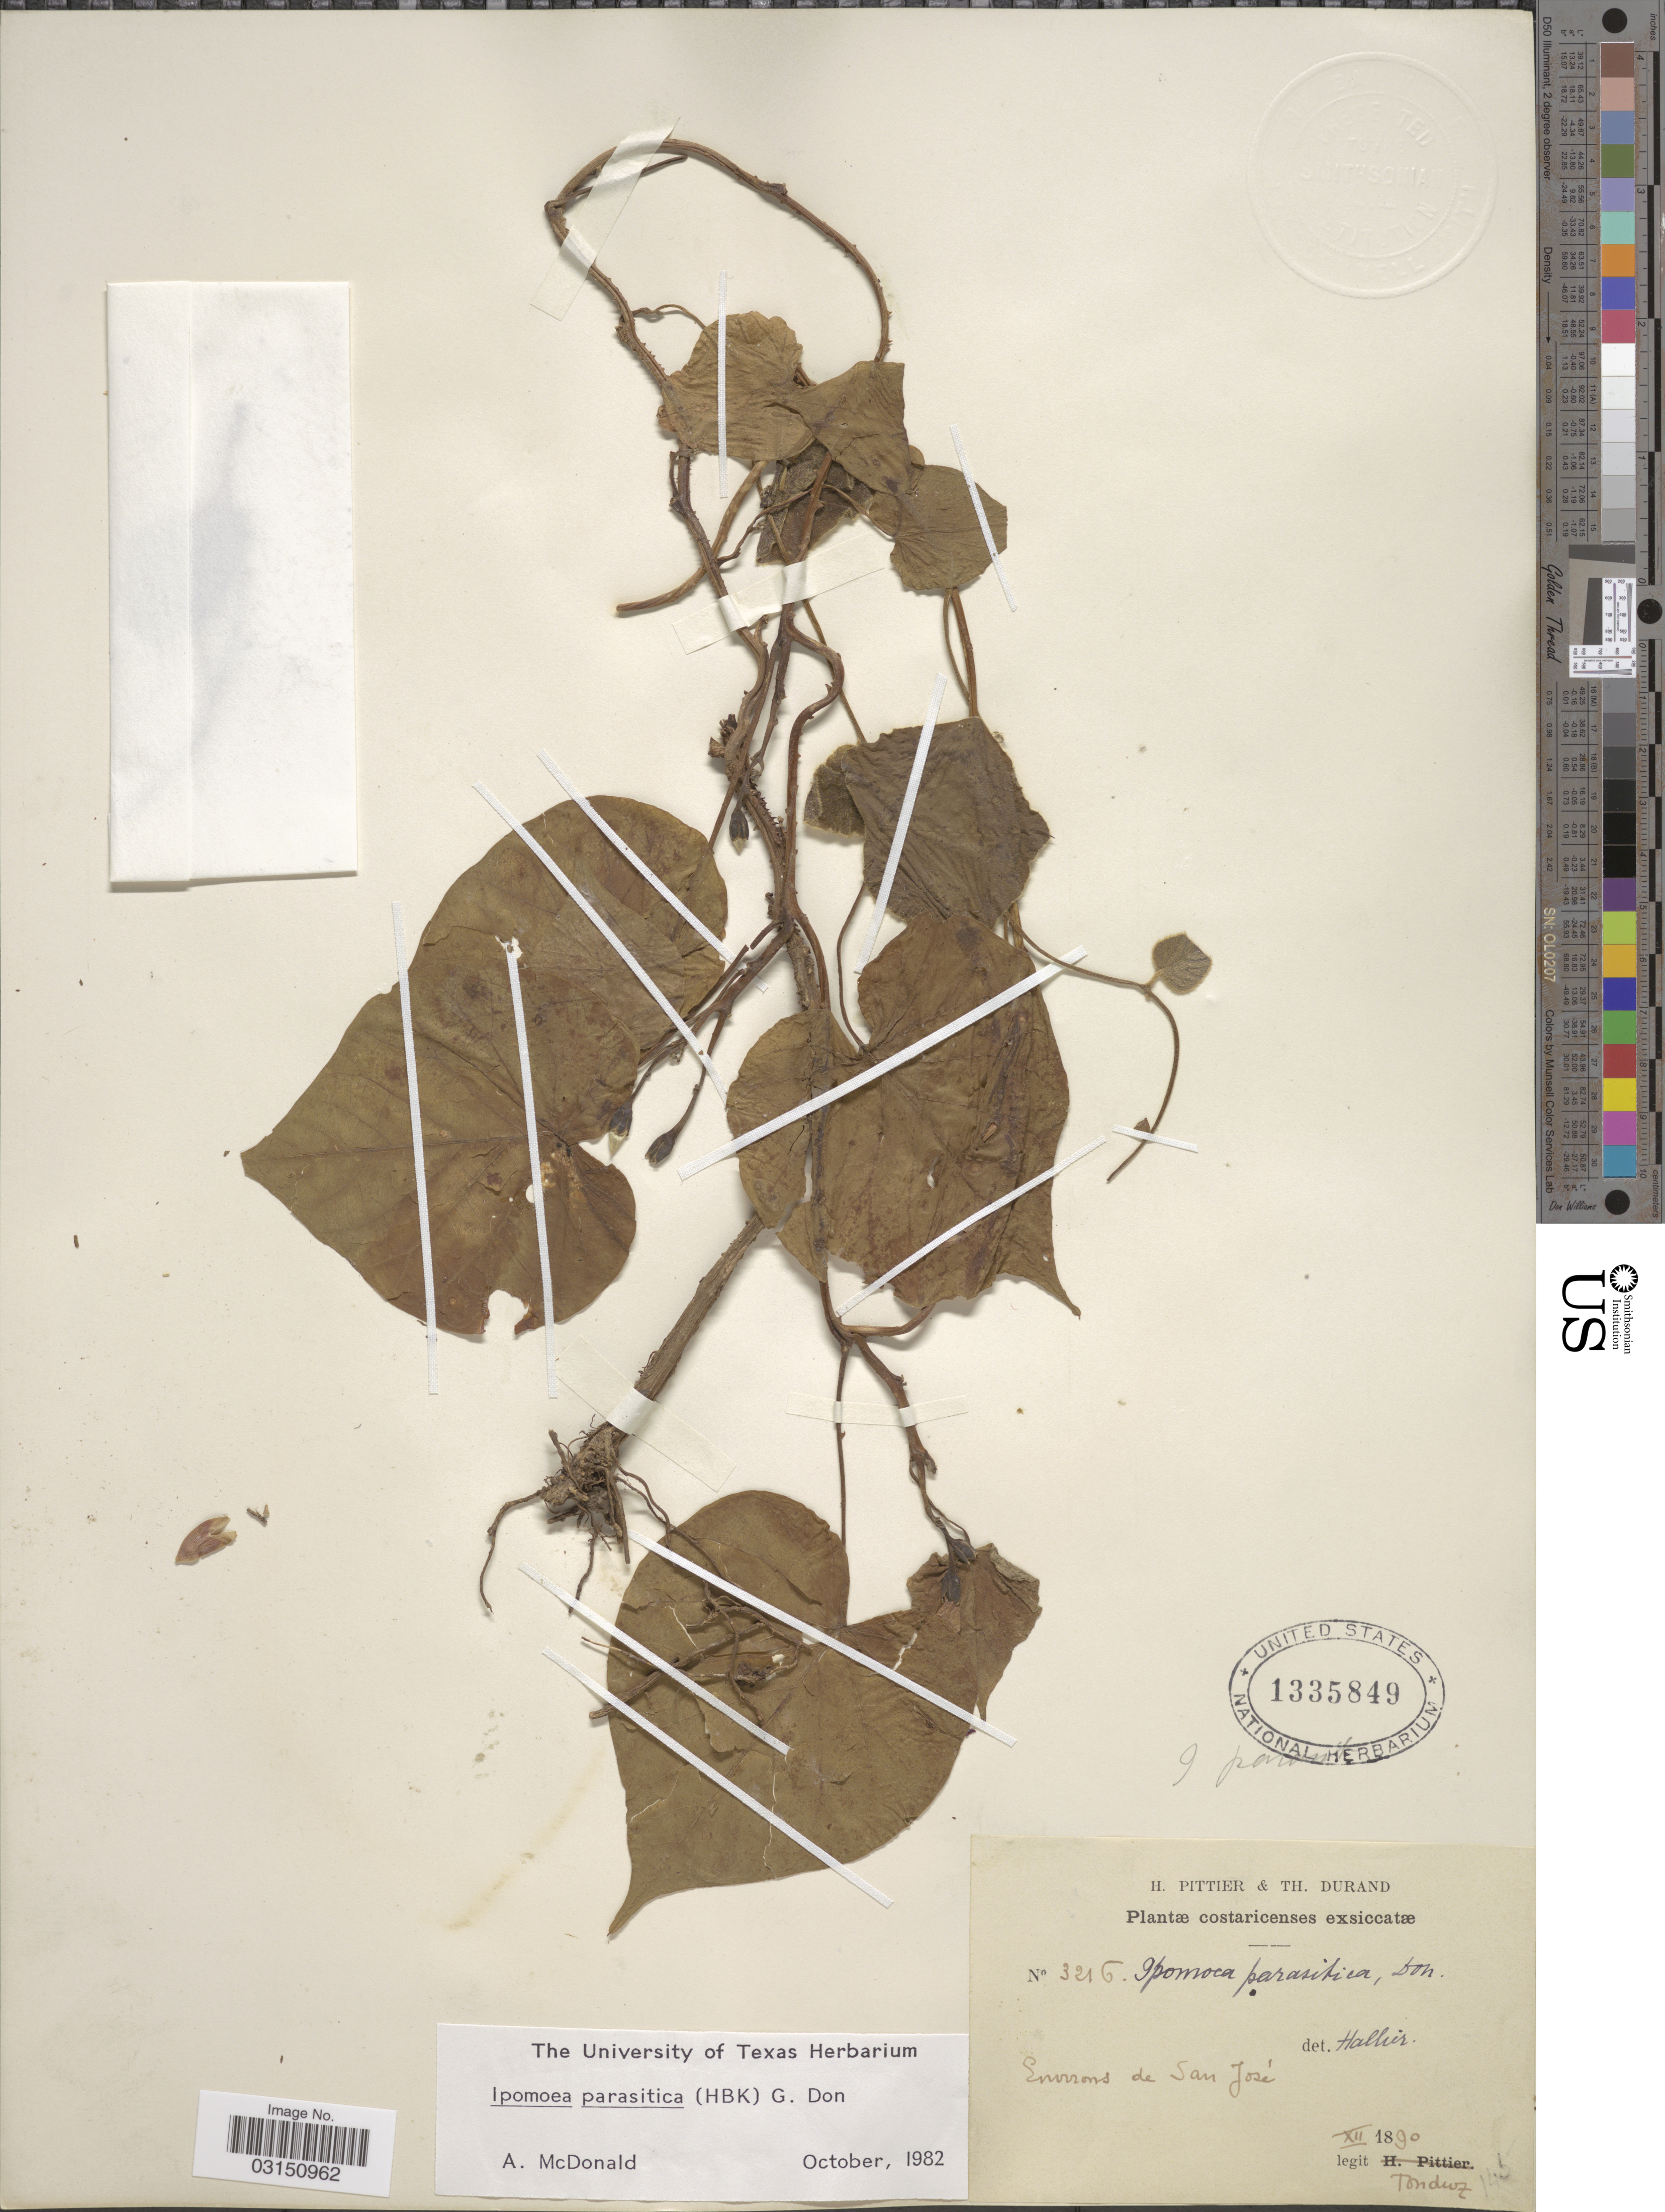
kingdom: Plantae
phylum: Tracheophyta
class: Magnoliopsida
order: Solanales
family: Convolvulaceae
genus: Ipomoea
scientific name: Ipomoea parasitica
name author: (Kunth) G. Don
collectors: Tonduz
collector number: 3216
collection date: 1890-12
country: Costa Rica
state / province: San José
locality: Environs de San José.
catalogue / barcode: US 1335849